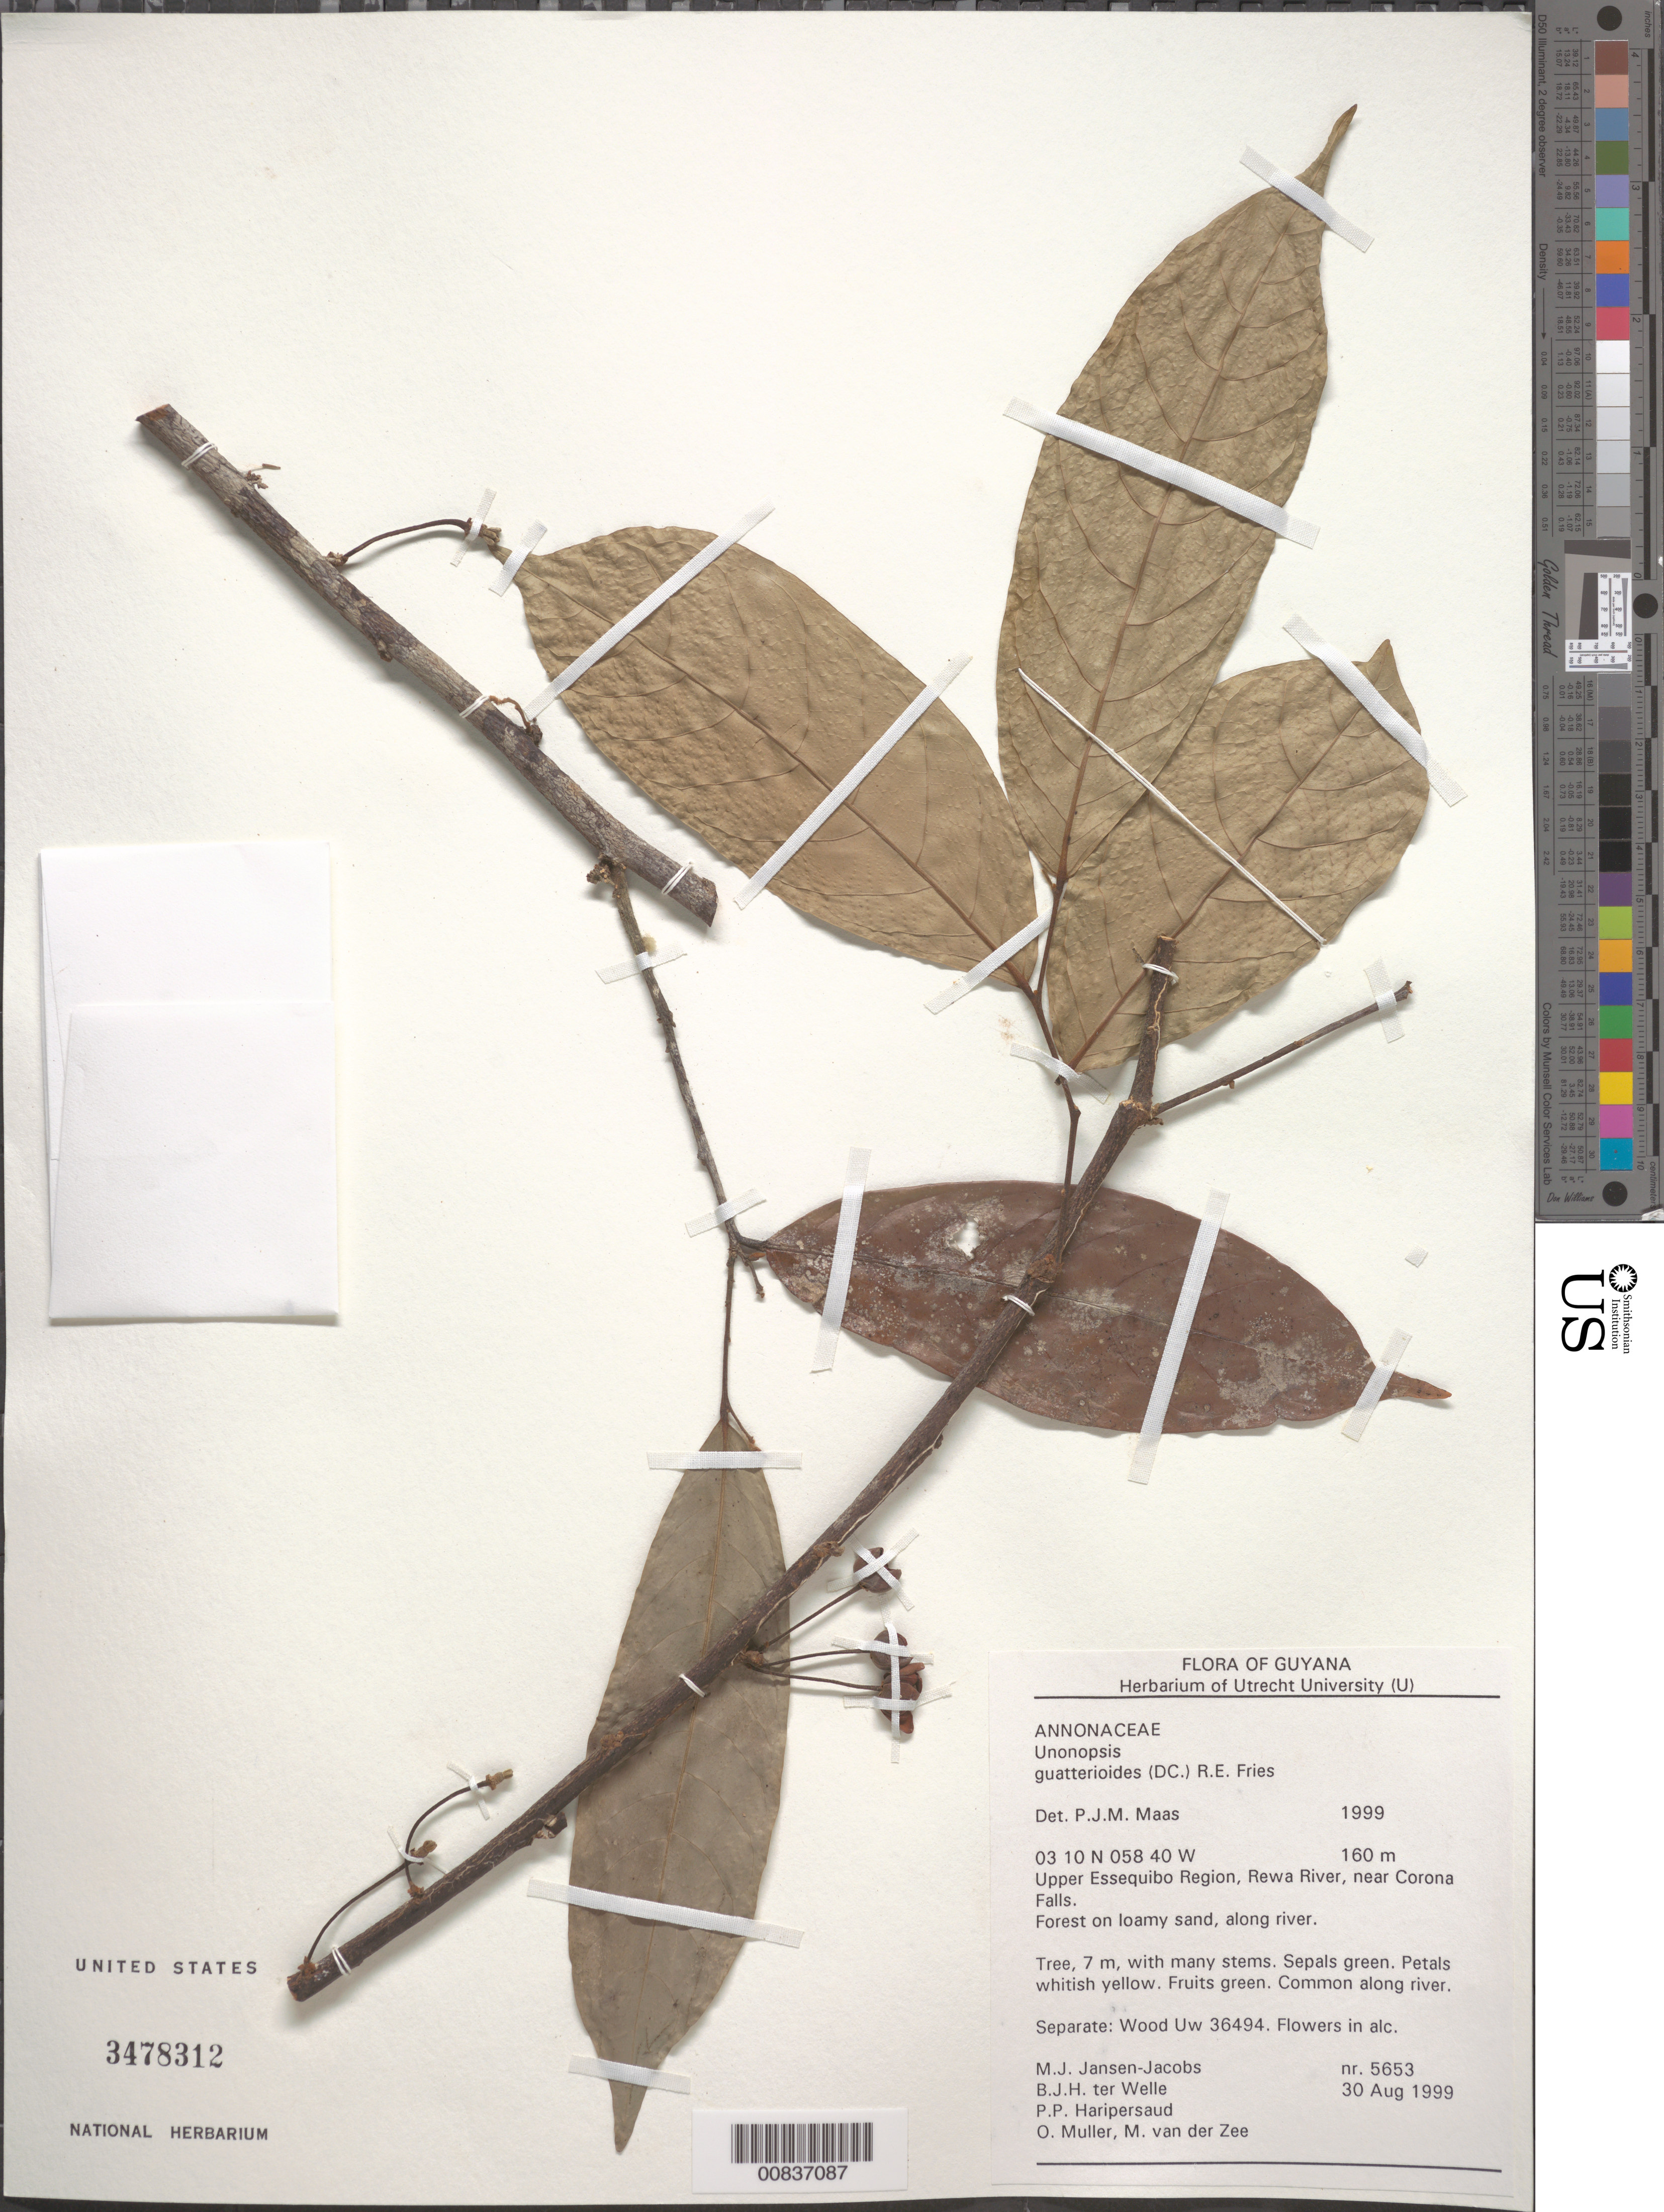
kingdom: Plantae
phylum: Tracheophyta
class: Magnoliopsida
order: Magnoliales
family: Annonaceae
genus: Unonopsis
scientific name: Unonopsis guatterioides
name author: (A. DC.) R.E. Fr.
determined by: Maas, Paul J. M.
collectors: M. J. Jansen-Jacobs, B. Welle, P. Haripersaud, O. Muller & M. van der Zee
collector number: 5653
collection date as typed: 30-Aug-99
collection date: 1999-08-30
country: Guyana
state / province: U. Takutu-U. Essequibo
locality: Rewa River, near Corona Falls, Upper Essequibo Region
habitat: Forest on loamy sand, along river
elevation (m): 160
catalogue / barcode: US 3478312